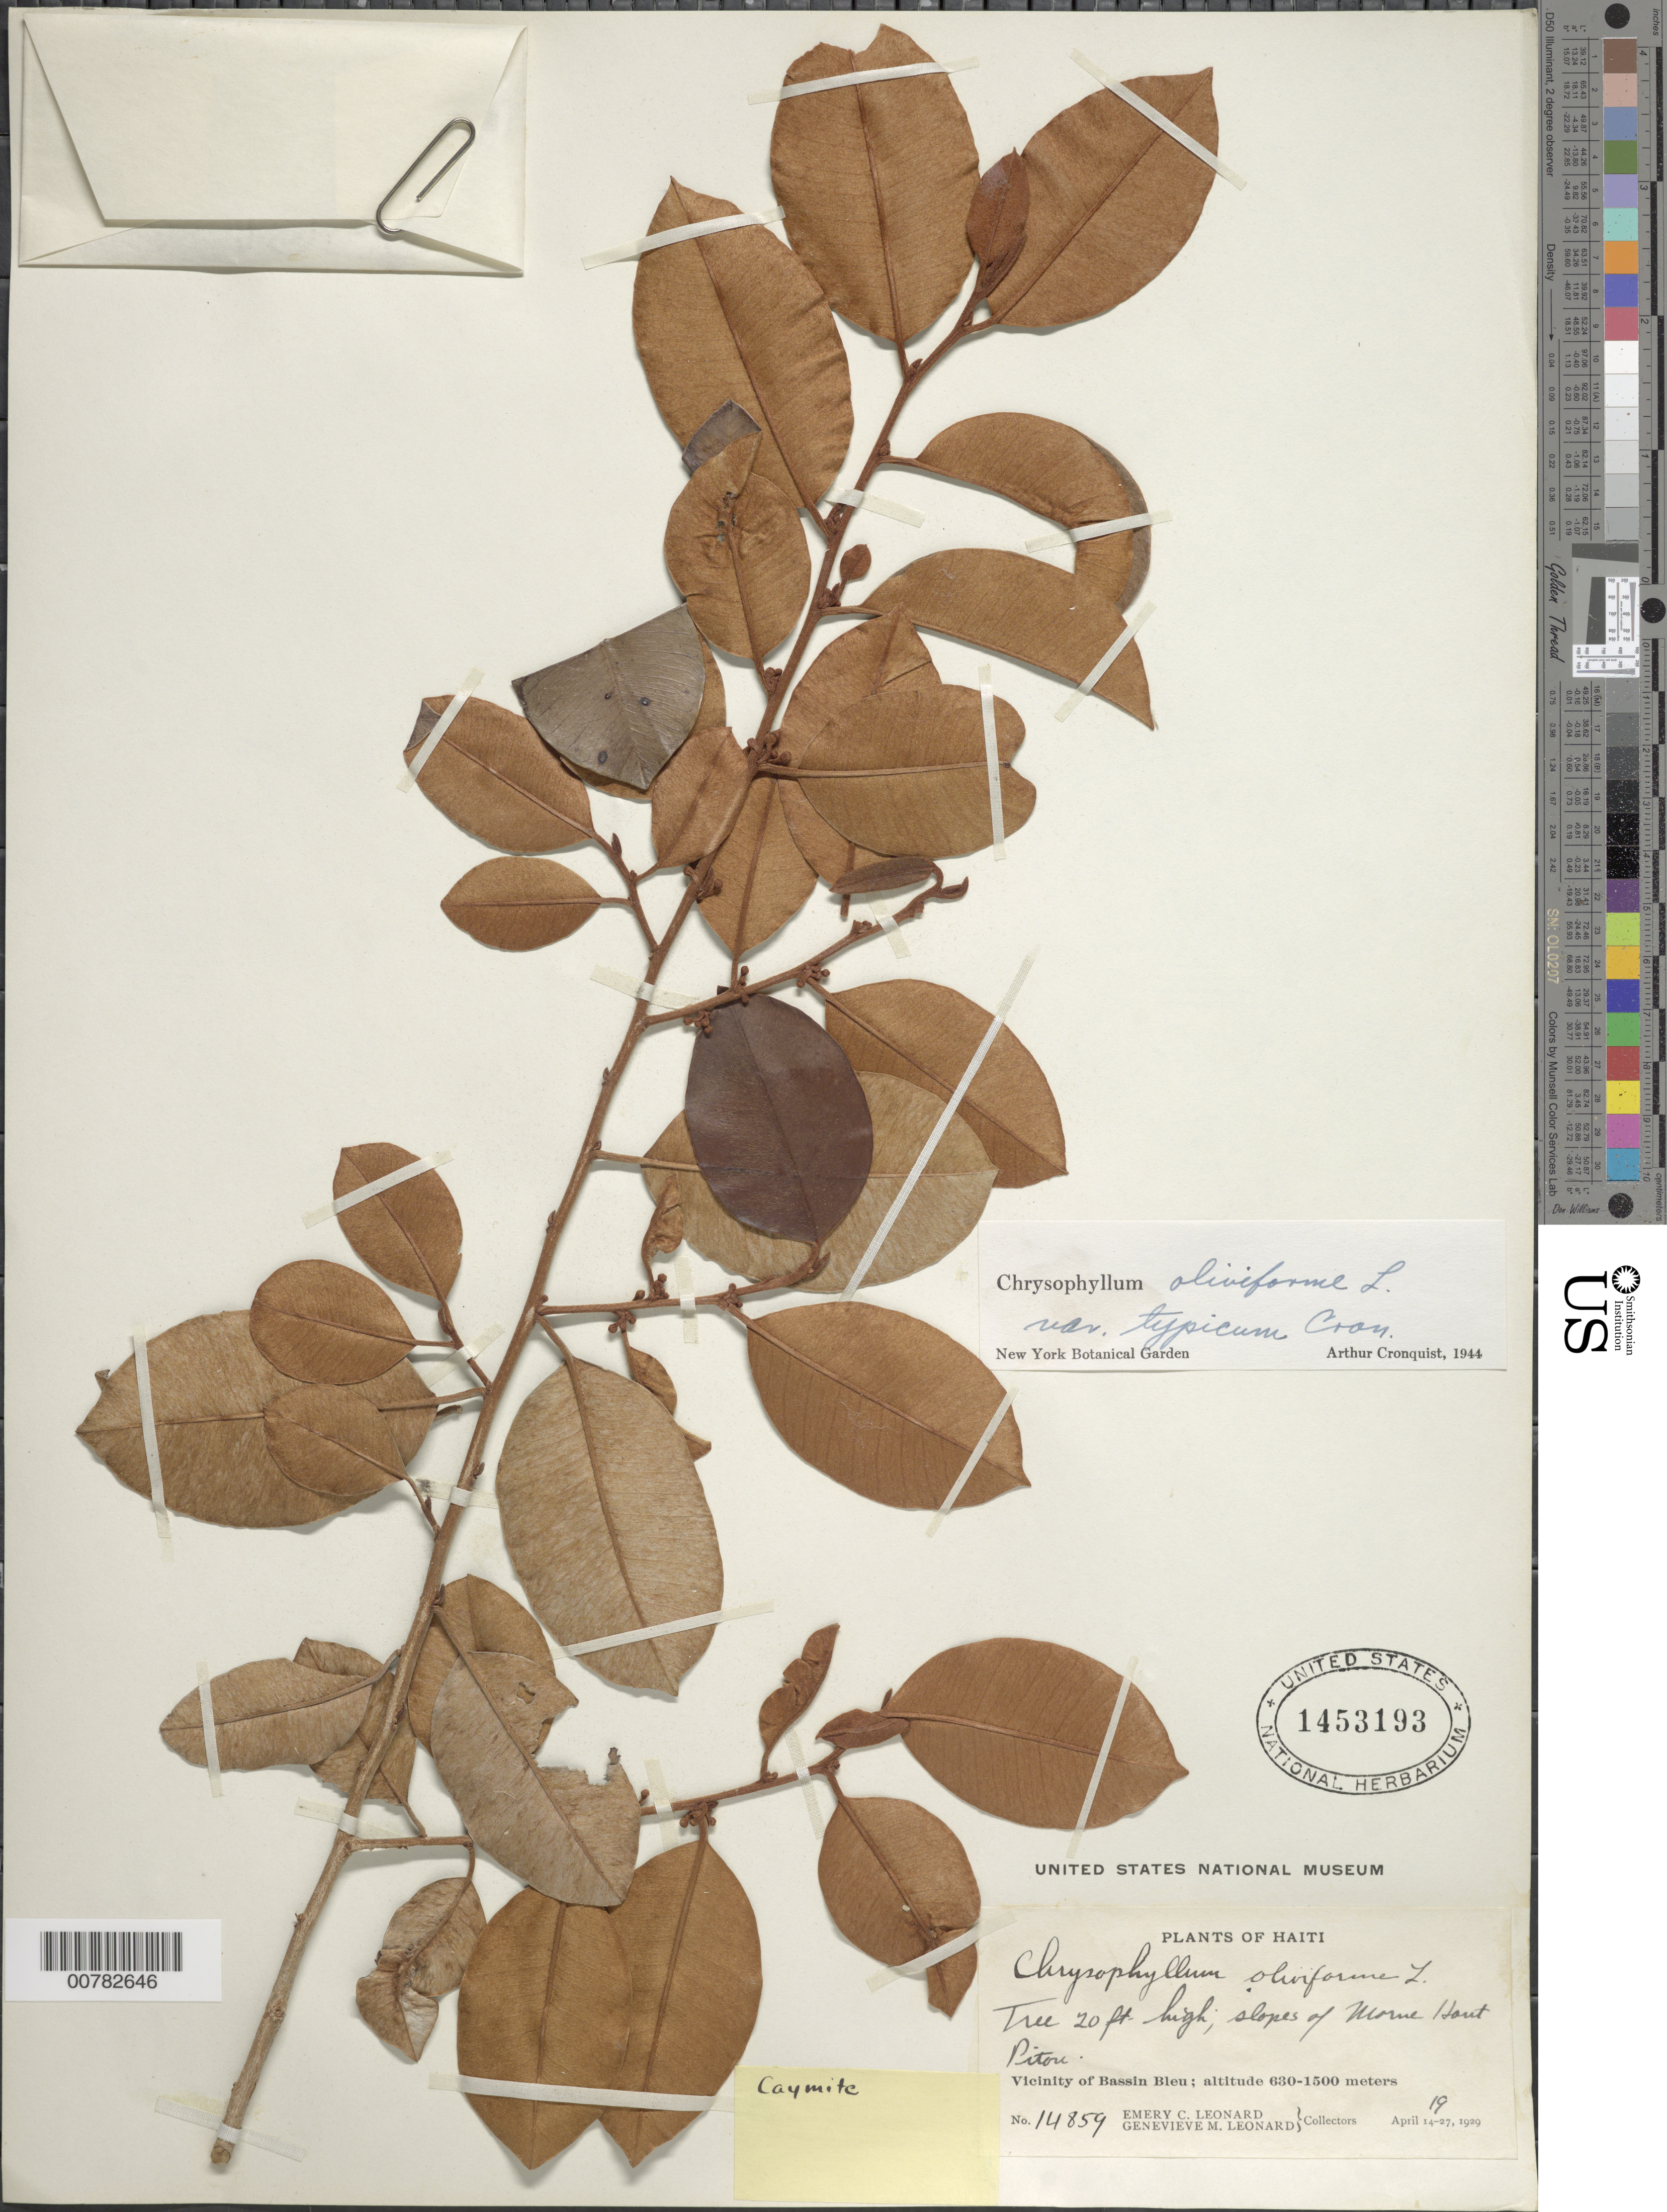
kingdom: Plantae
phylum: Tracheophyta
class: Magnoliopsida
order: Ericales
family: Sapotaceae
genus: Chrysophyllum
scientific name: Chrysophyllum oliviforme subsp. oliviforme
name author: L.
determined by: Cronquist, A. J.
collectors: E. C. Leonard & G. M. Leonard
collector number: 14859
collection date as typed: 19 Apr 1929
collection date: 1929-04-19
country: Haiti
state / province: Nord-Ouest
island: Hispaniola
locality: Vicinity of Bassin Bleu, slopes of Morne Haut Piton.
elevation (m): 630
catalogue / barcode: US 1453193